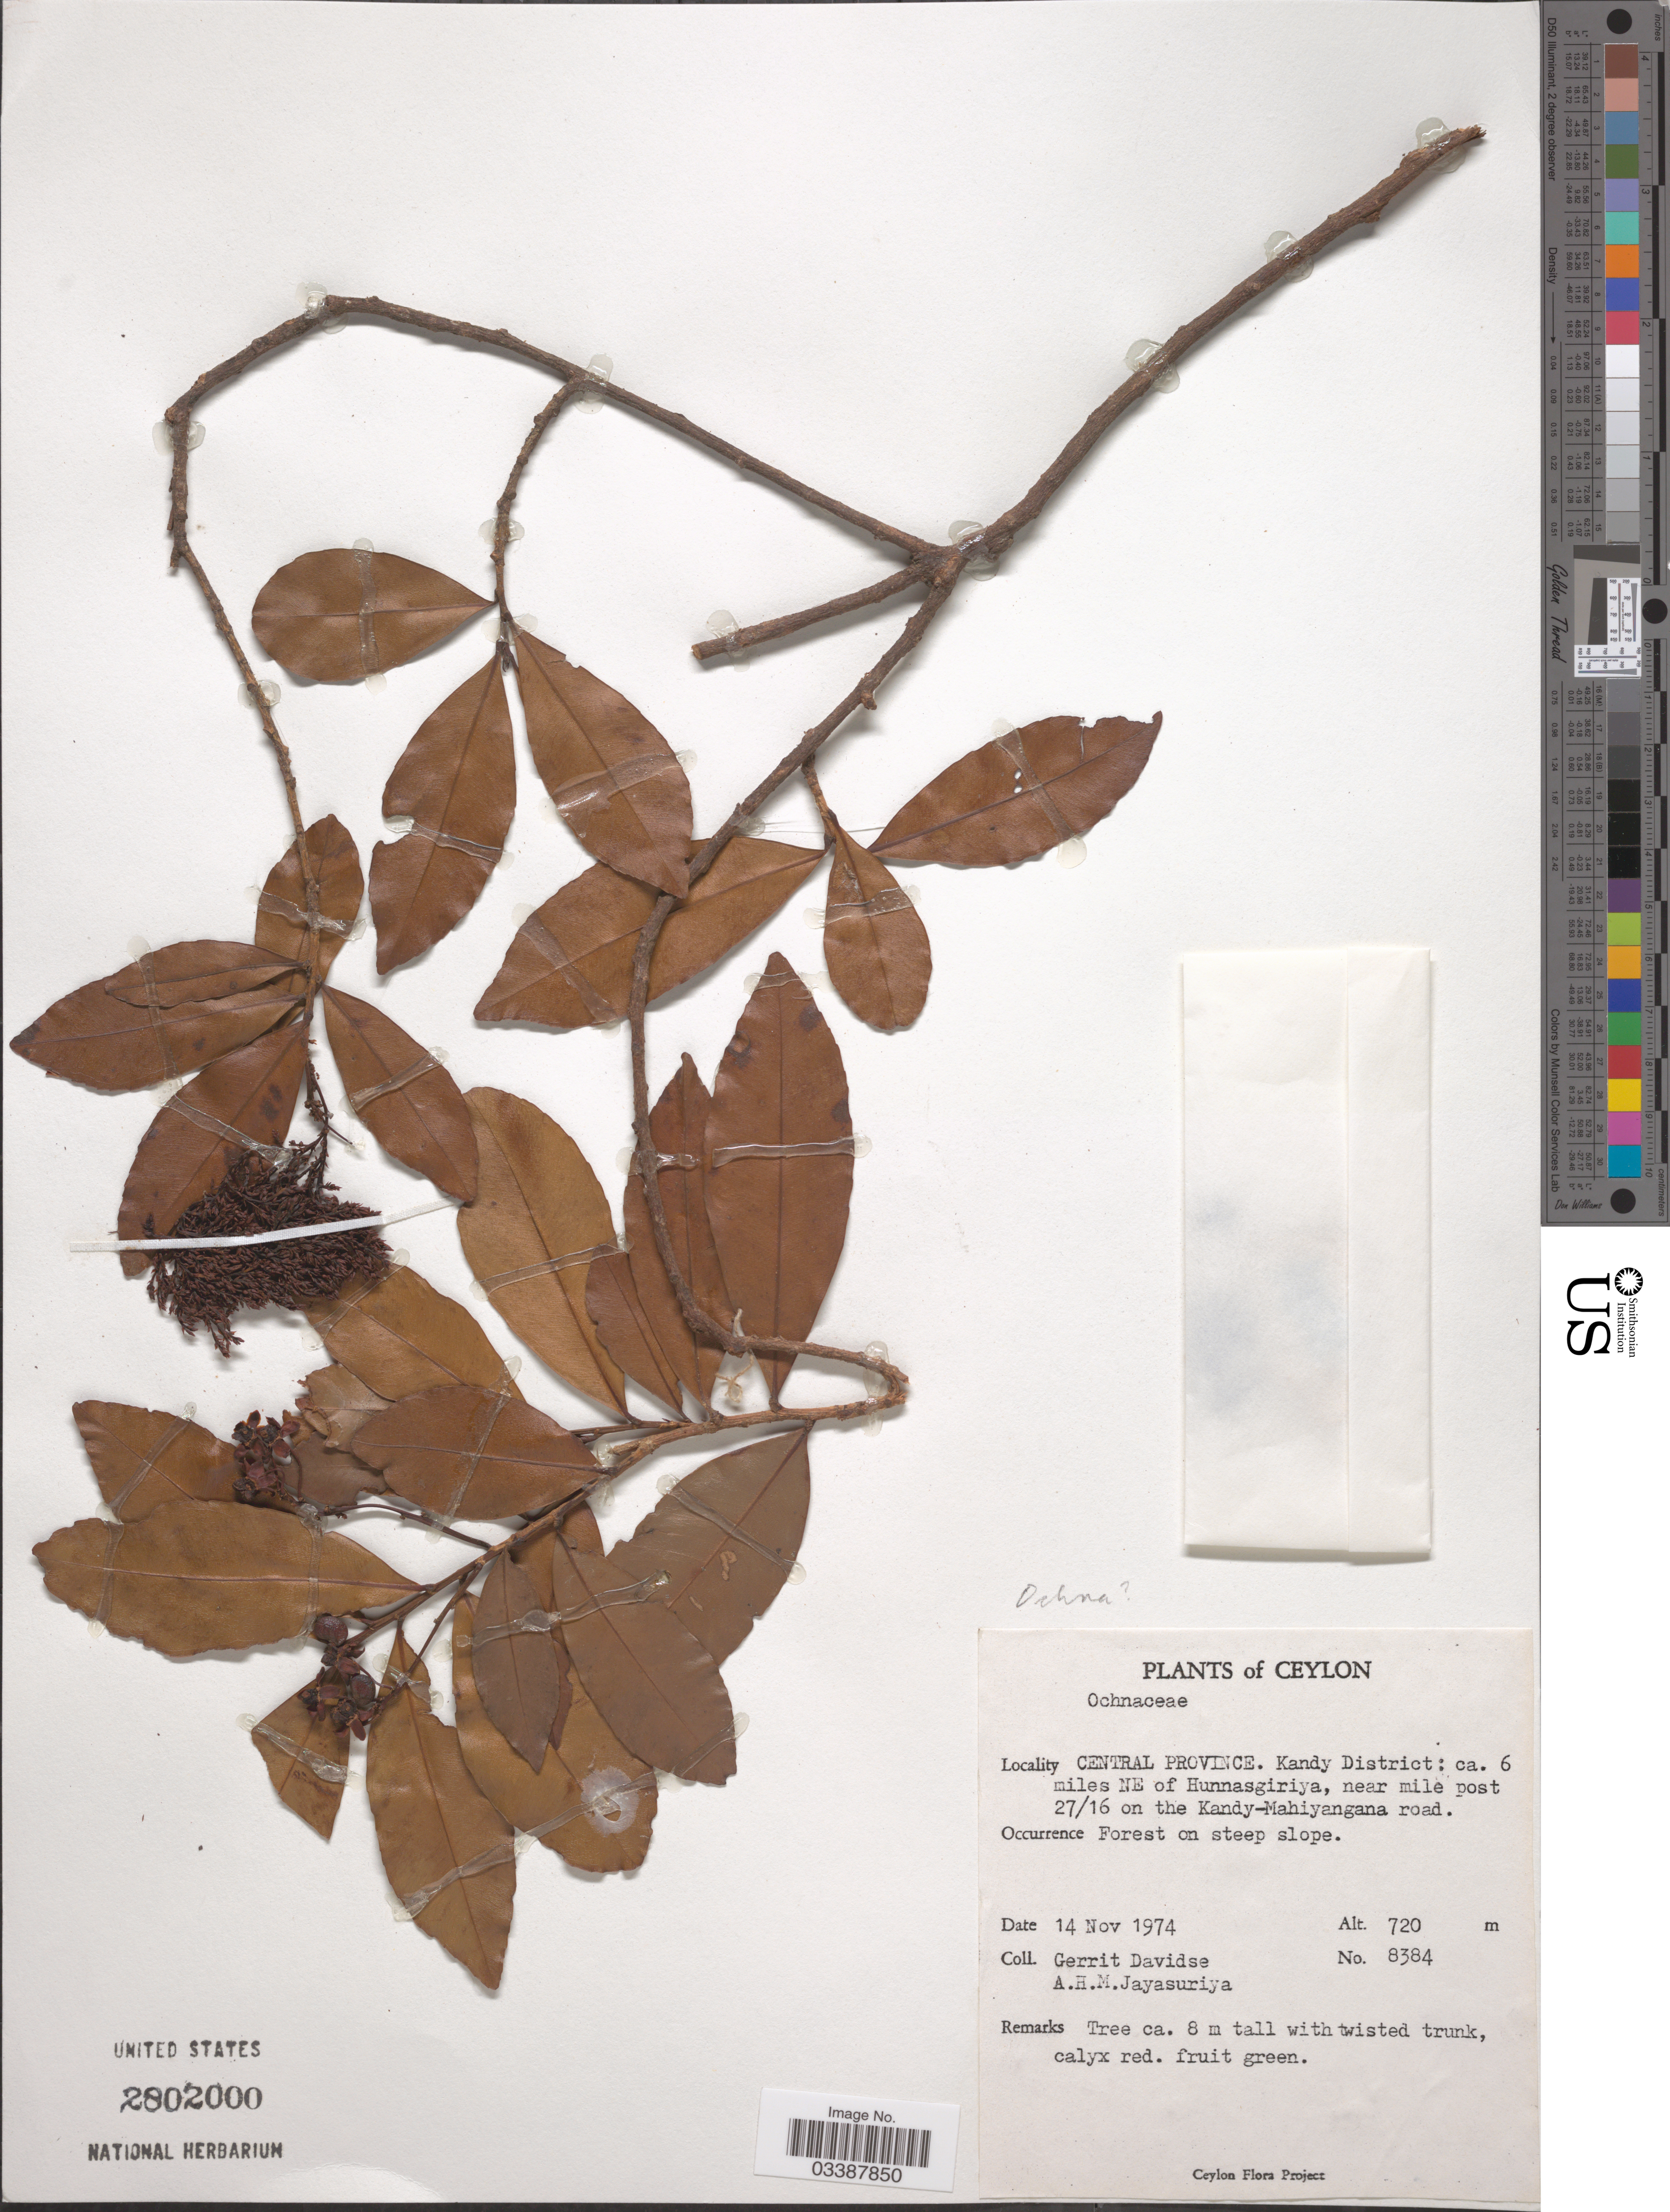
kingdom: Plantae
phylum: Tracheophyta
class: Magnoliopsida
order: Malpighiales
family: Ochnaceae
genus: Ochna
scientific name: Ochna sp.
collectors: G. Davidse & A. H. Jayasuriya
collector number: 8384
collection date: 1974-11-14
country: Sri Lanka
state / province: Central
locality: Ceylon. Kandy District: ca. 6 miles NE of Hunnasgiriya, near mile post 27/16 on the Kandy-Mahiyanga road.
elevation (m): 720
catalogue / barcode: US 2802000